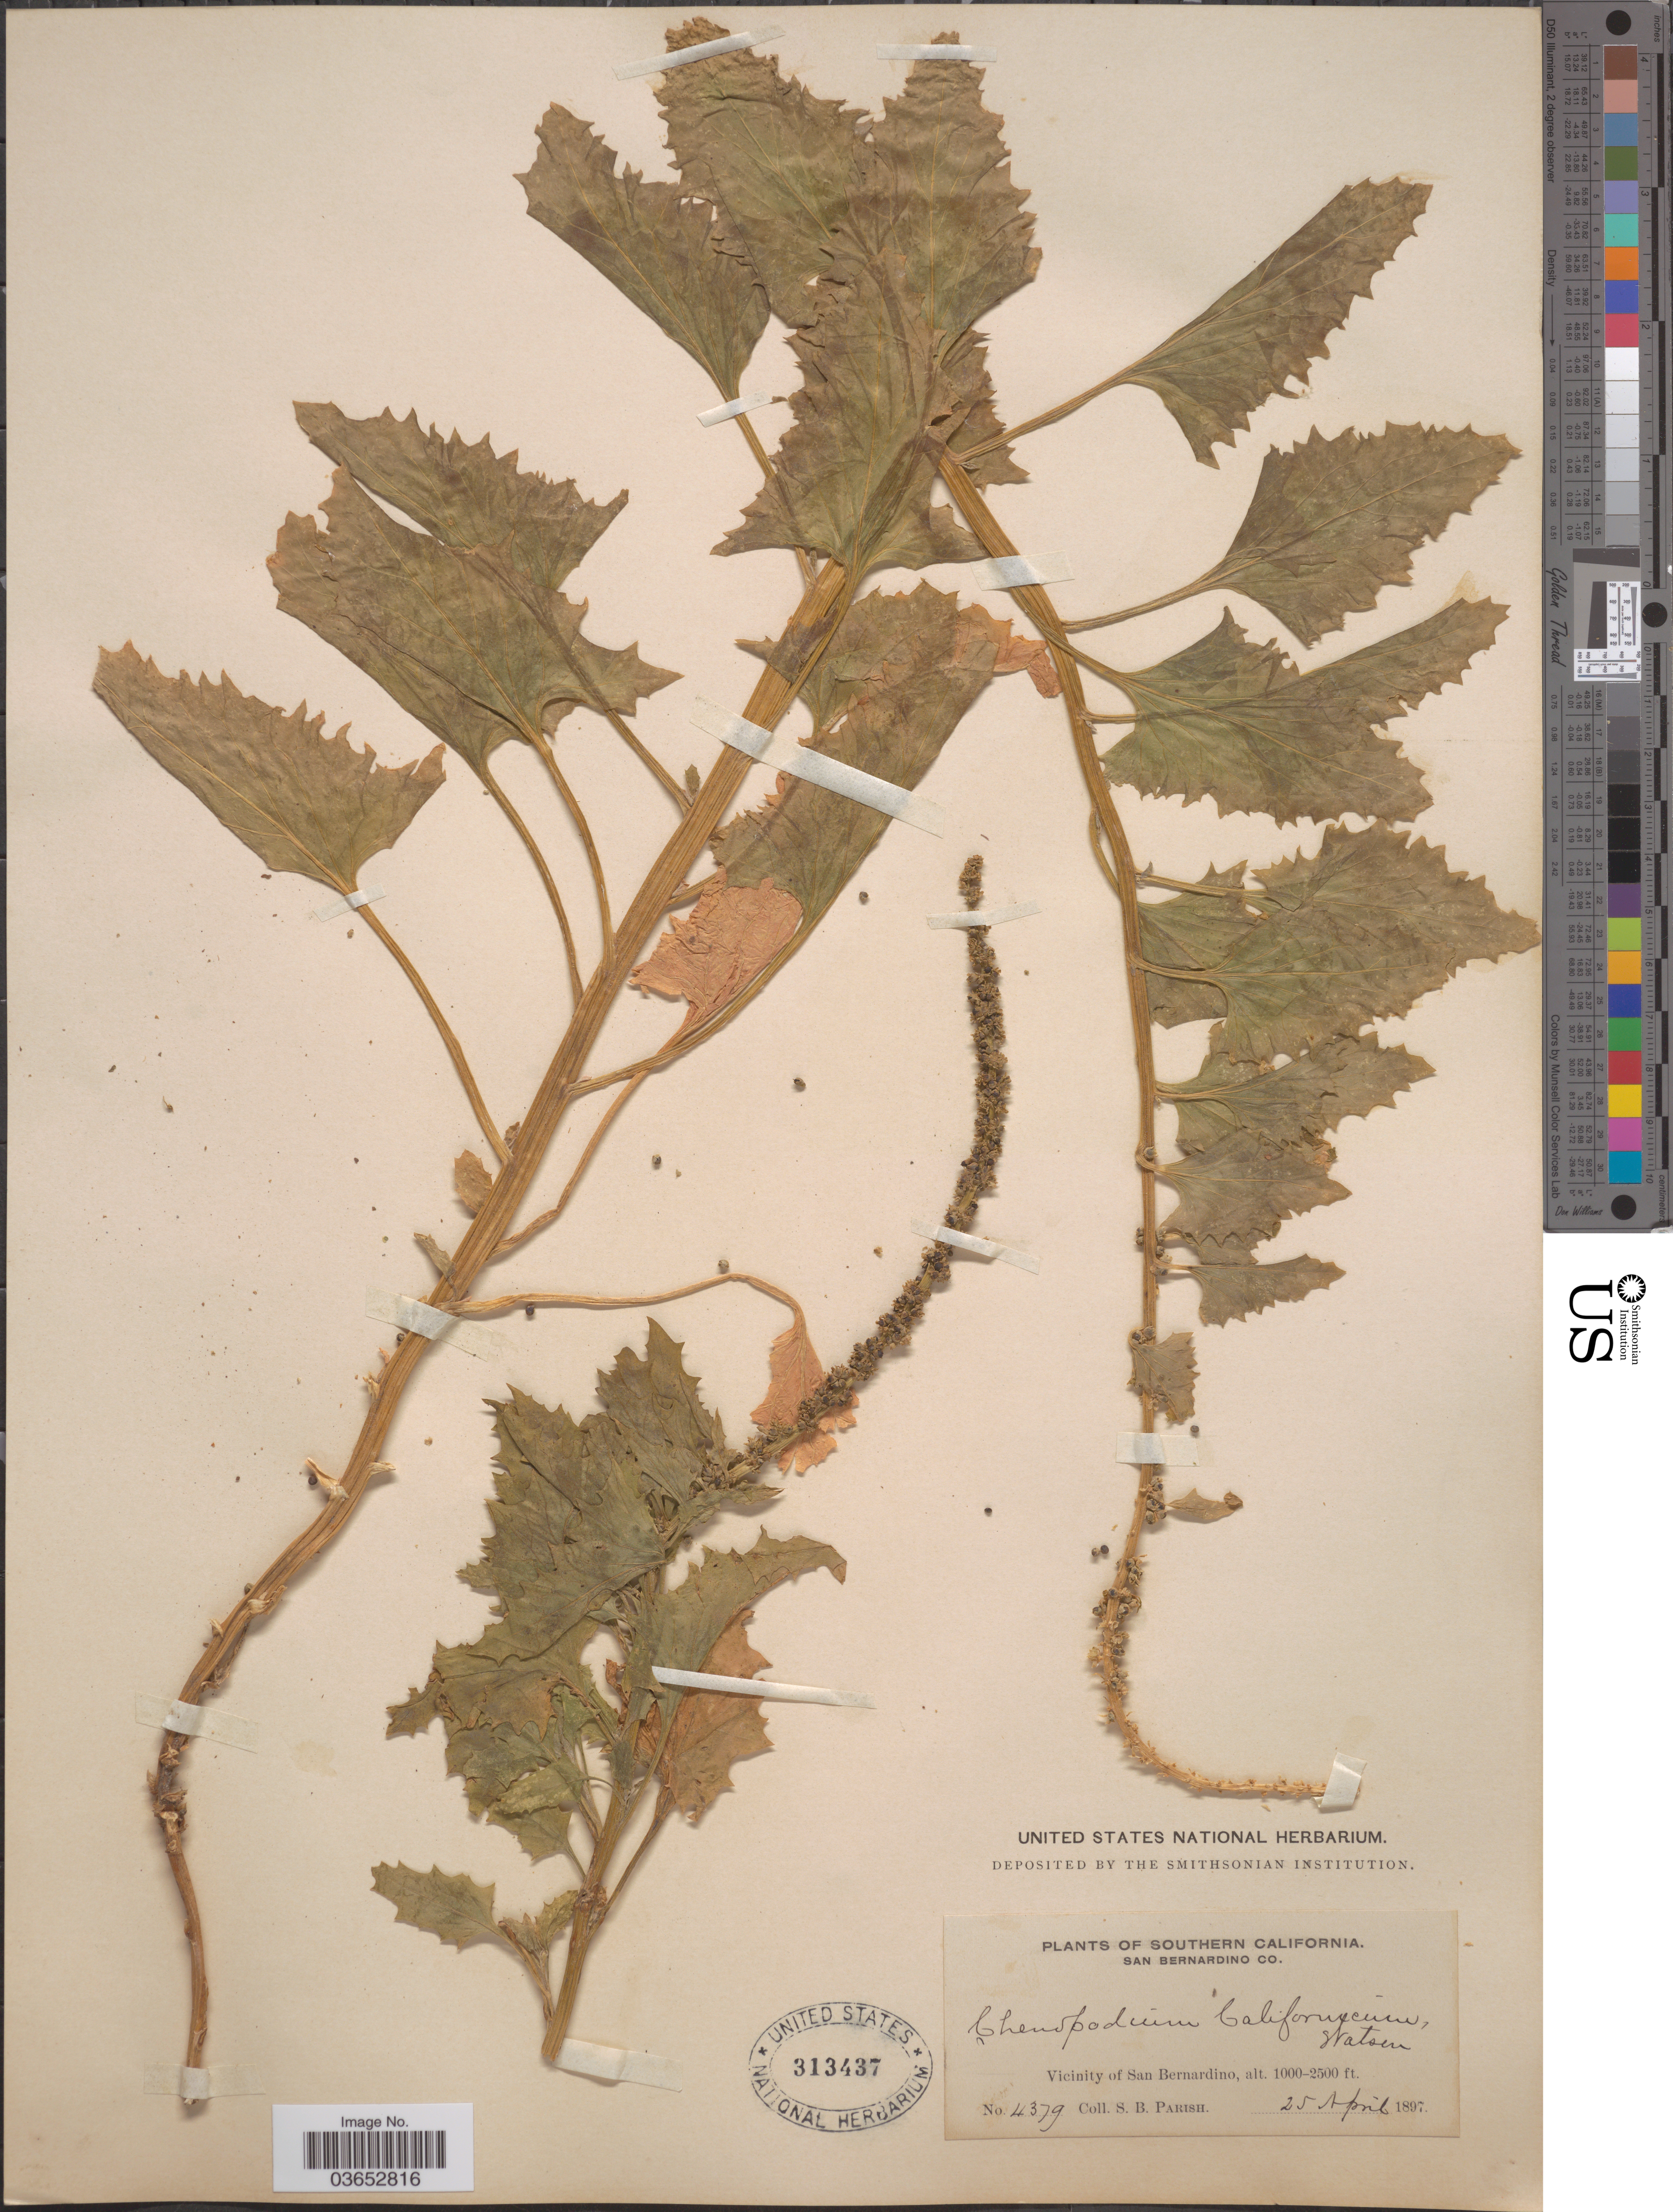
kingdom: Plantae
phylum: Tracheophyta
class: Magnoliopsida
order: Caryophyllales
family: Amaranthaceae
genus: Chenopodium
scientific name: Chenopodium californicum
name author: S. Watson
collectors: S. B. Parish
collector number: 4379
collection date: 1897-04-25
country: United States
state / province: California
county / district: San Bernardino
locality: Southern California. San Bernardino Co. Vicinity of San Bernardino.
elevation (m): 305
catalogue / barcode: US 313437